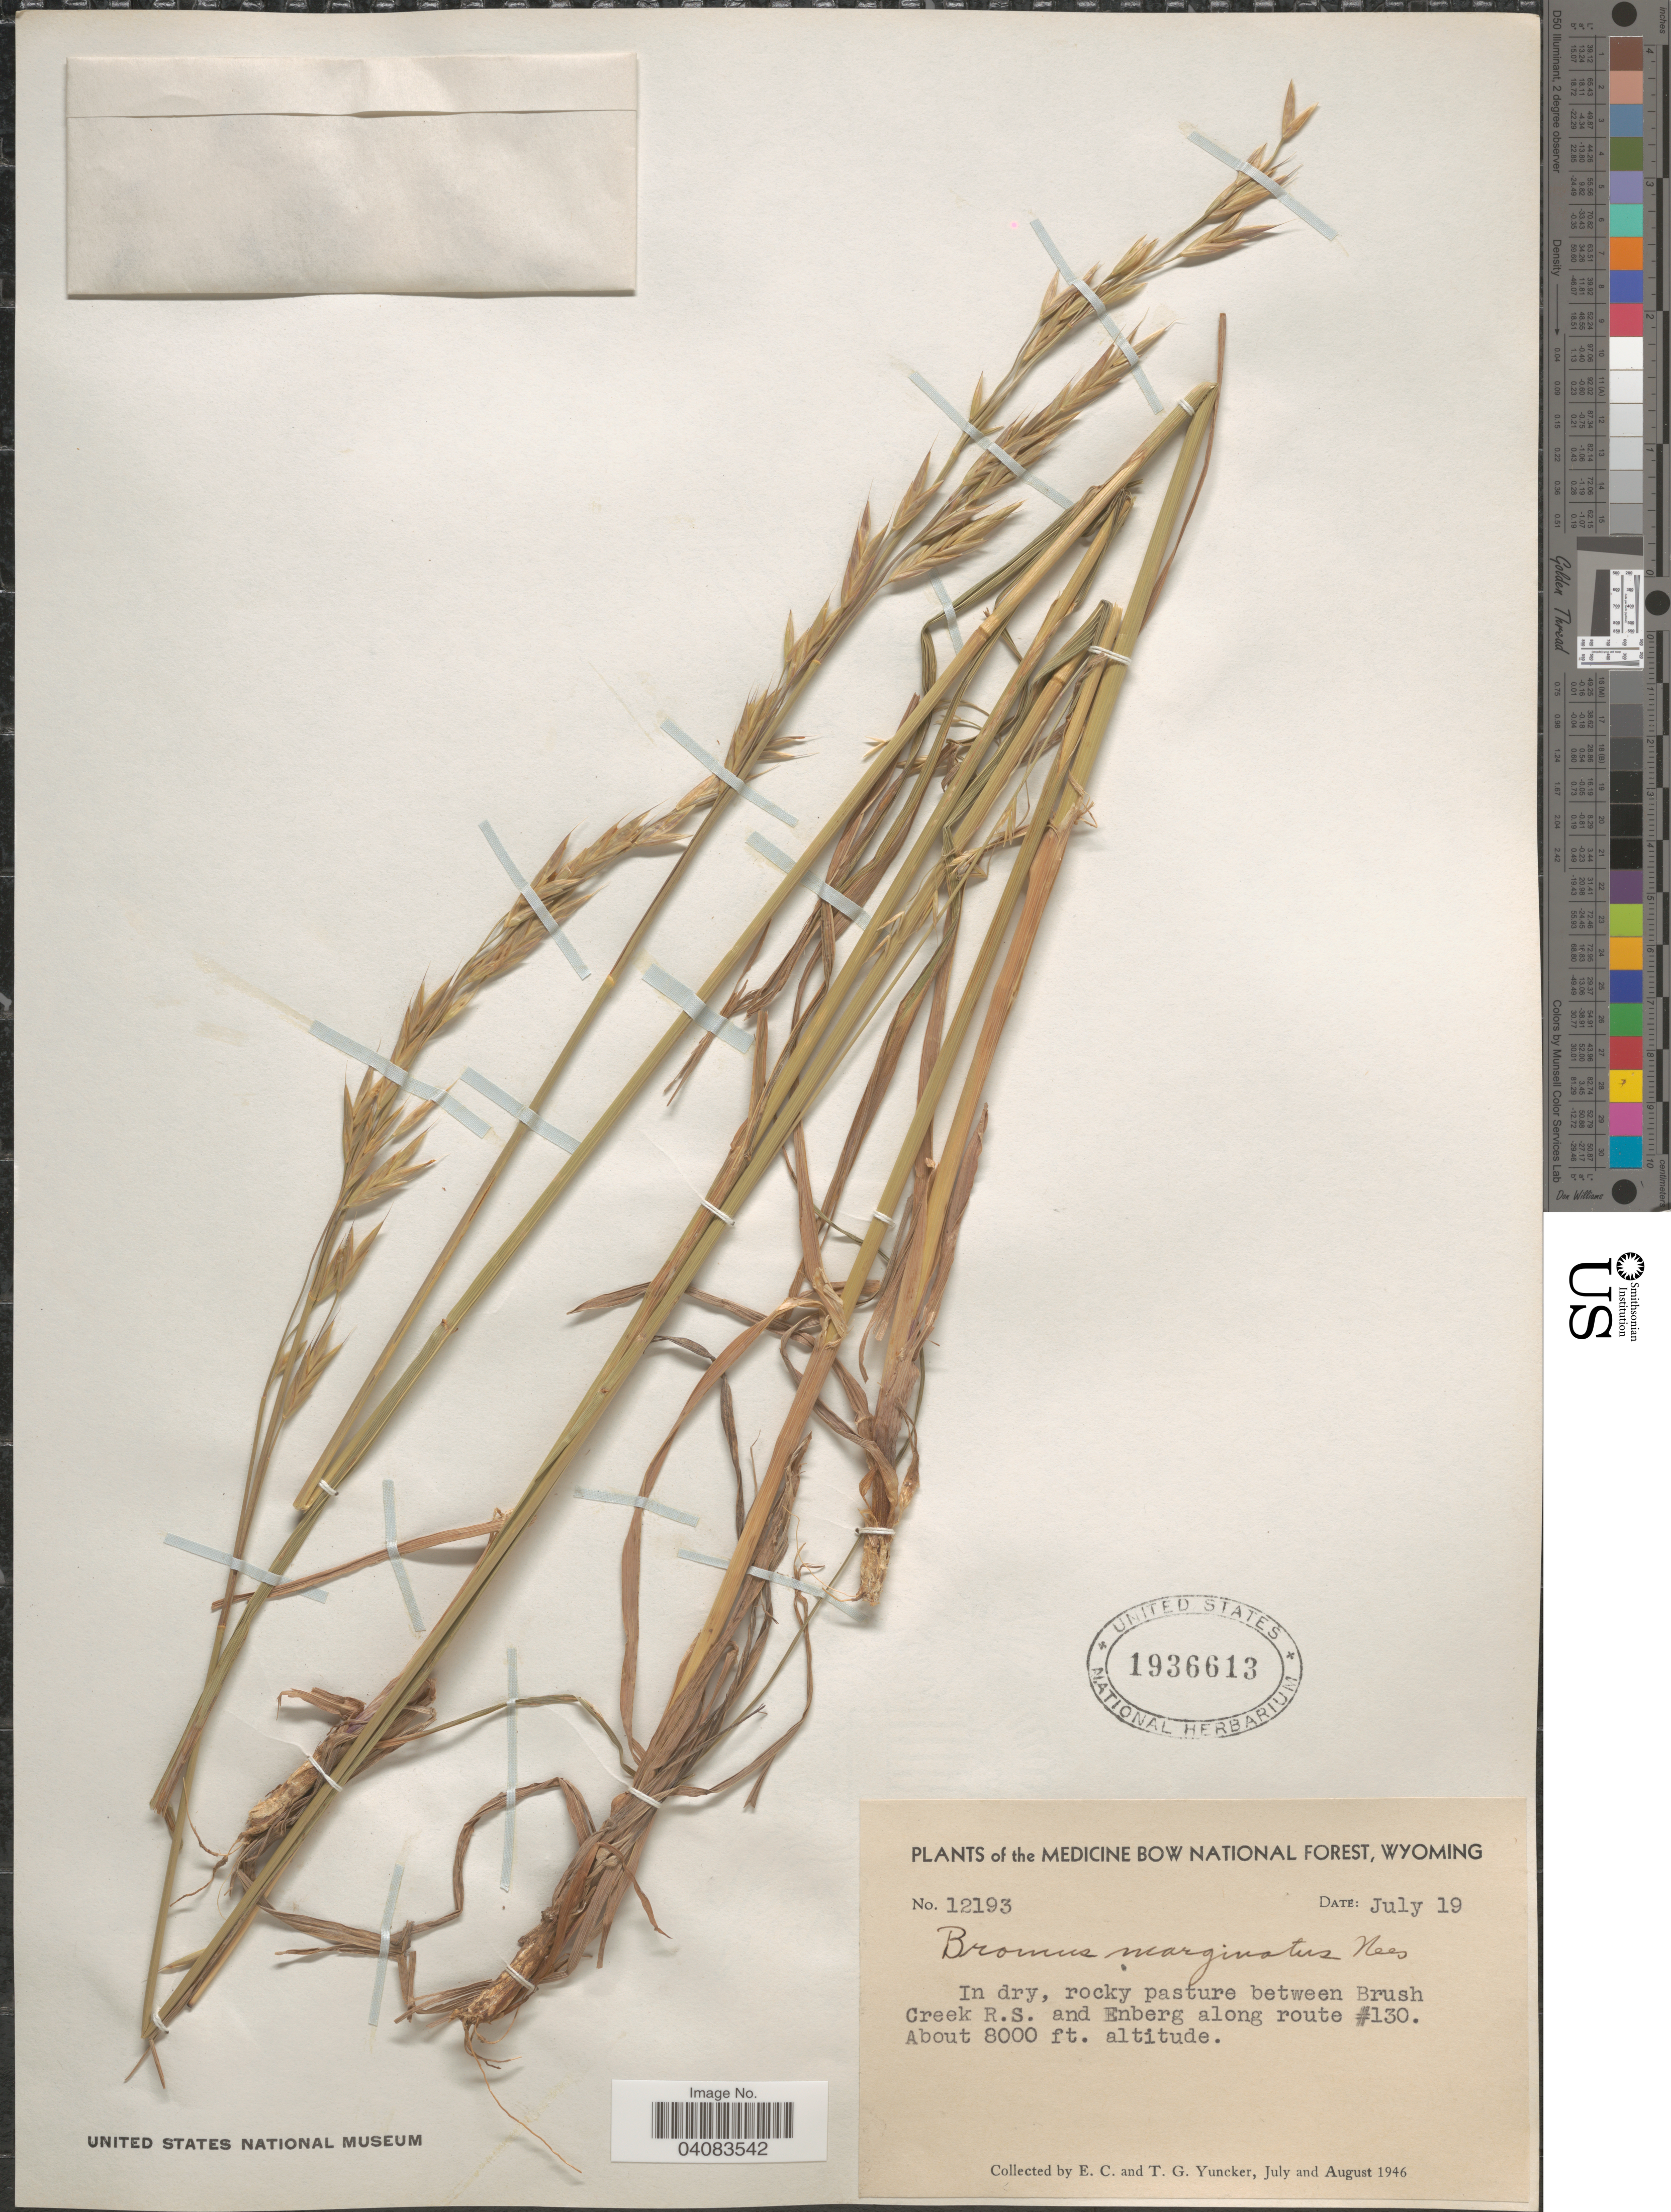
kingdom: Plantae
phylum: Tracheophyta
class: Liliopsida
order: Poales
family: Poaceae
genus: Bromus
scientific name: Bromus marginatus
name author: Nees ex Steud.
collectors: E. C. Yuncker & T. G. Yuncker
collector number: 12193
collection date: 1946-07-19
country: United States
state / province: Wyoming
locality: The Medicine Bow National Forest. Between Brush Creek R.S. and Enberg along route #130.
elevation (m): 2438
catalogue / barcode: US 1936613